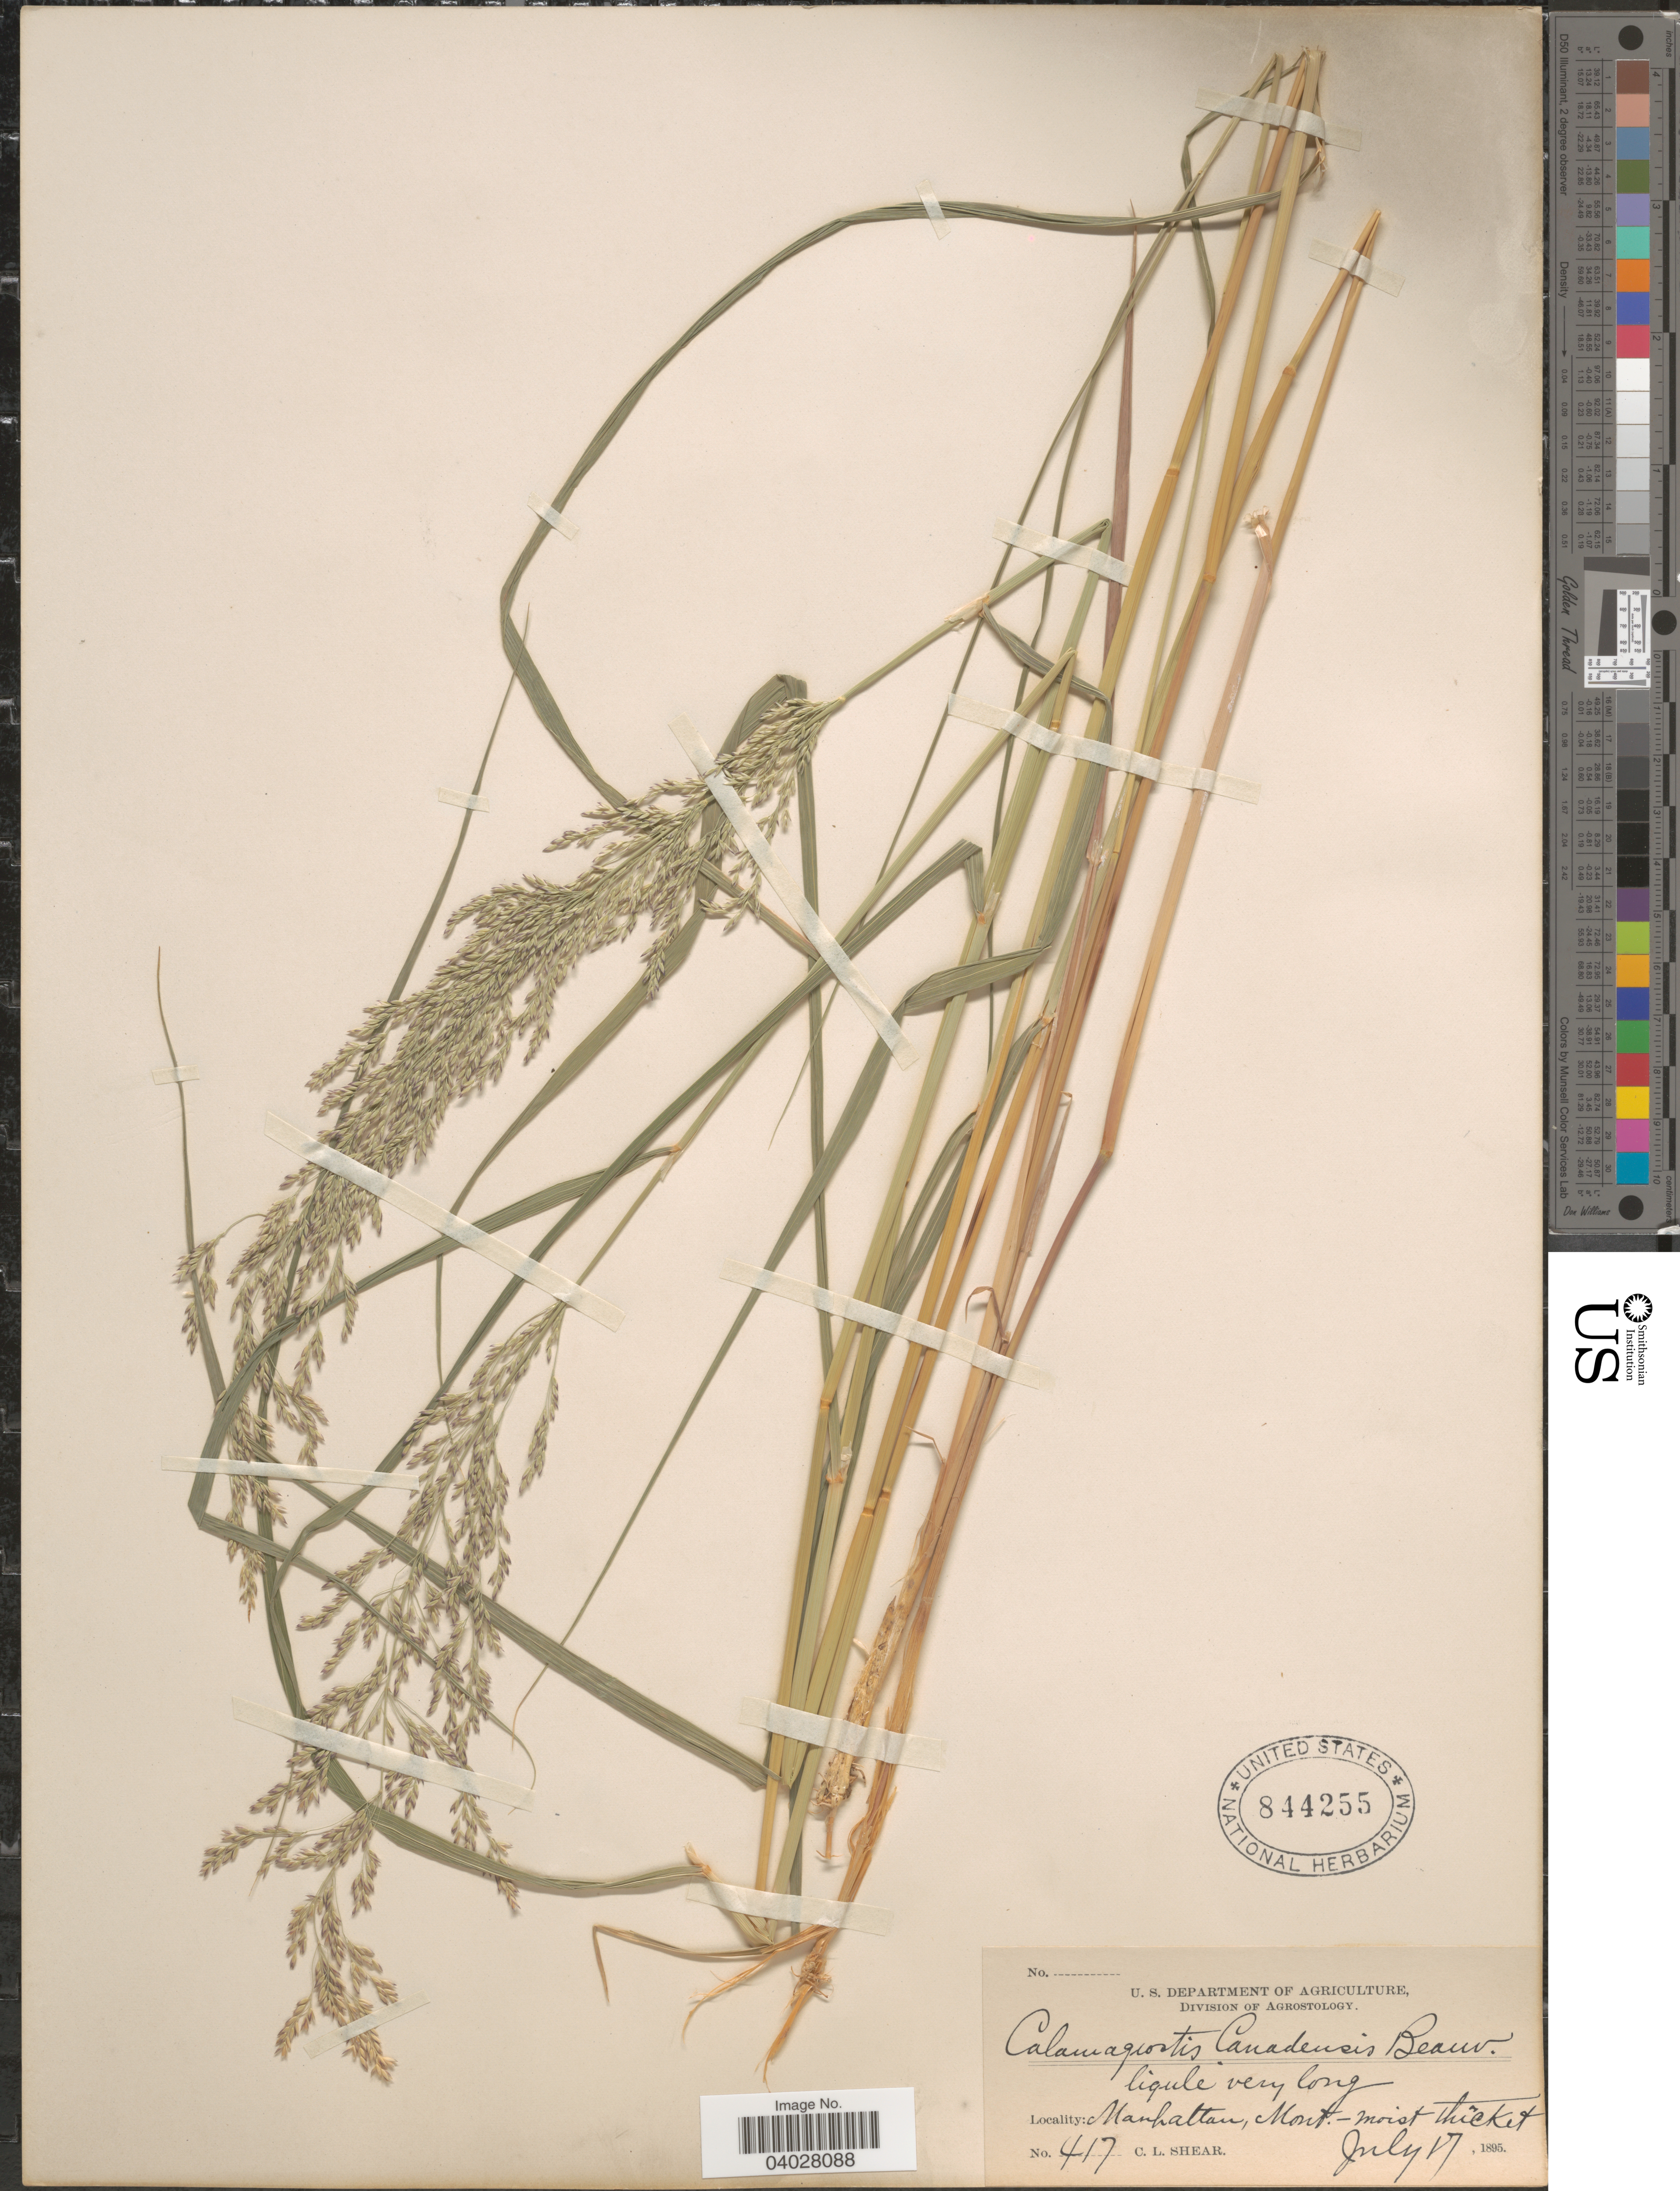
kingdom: Plantae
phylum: Tracheophyta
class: Liliopsida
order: Poales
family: Poaceae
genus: Calamagrostis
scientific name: Calamagrostis canadensis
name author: (Michx.) P. Beauv.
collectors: C. L. Shear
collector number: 417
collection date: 1895-07-17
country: United States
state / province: Montana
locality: Manhattan.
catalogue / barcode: US 844255